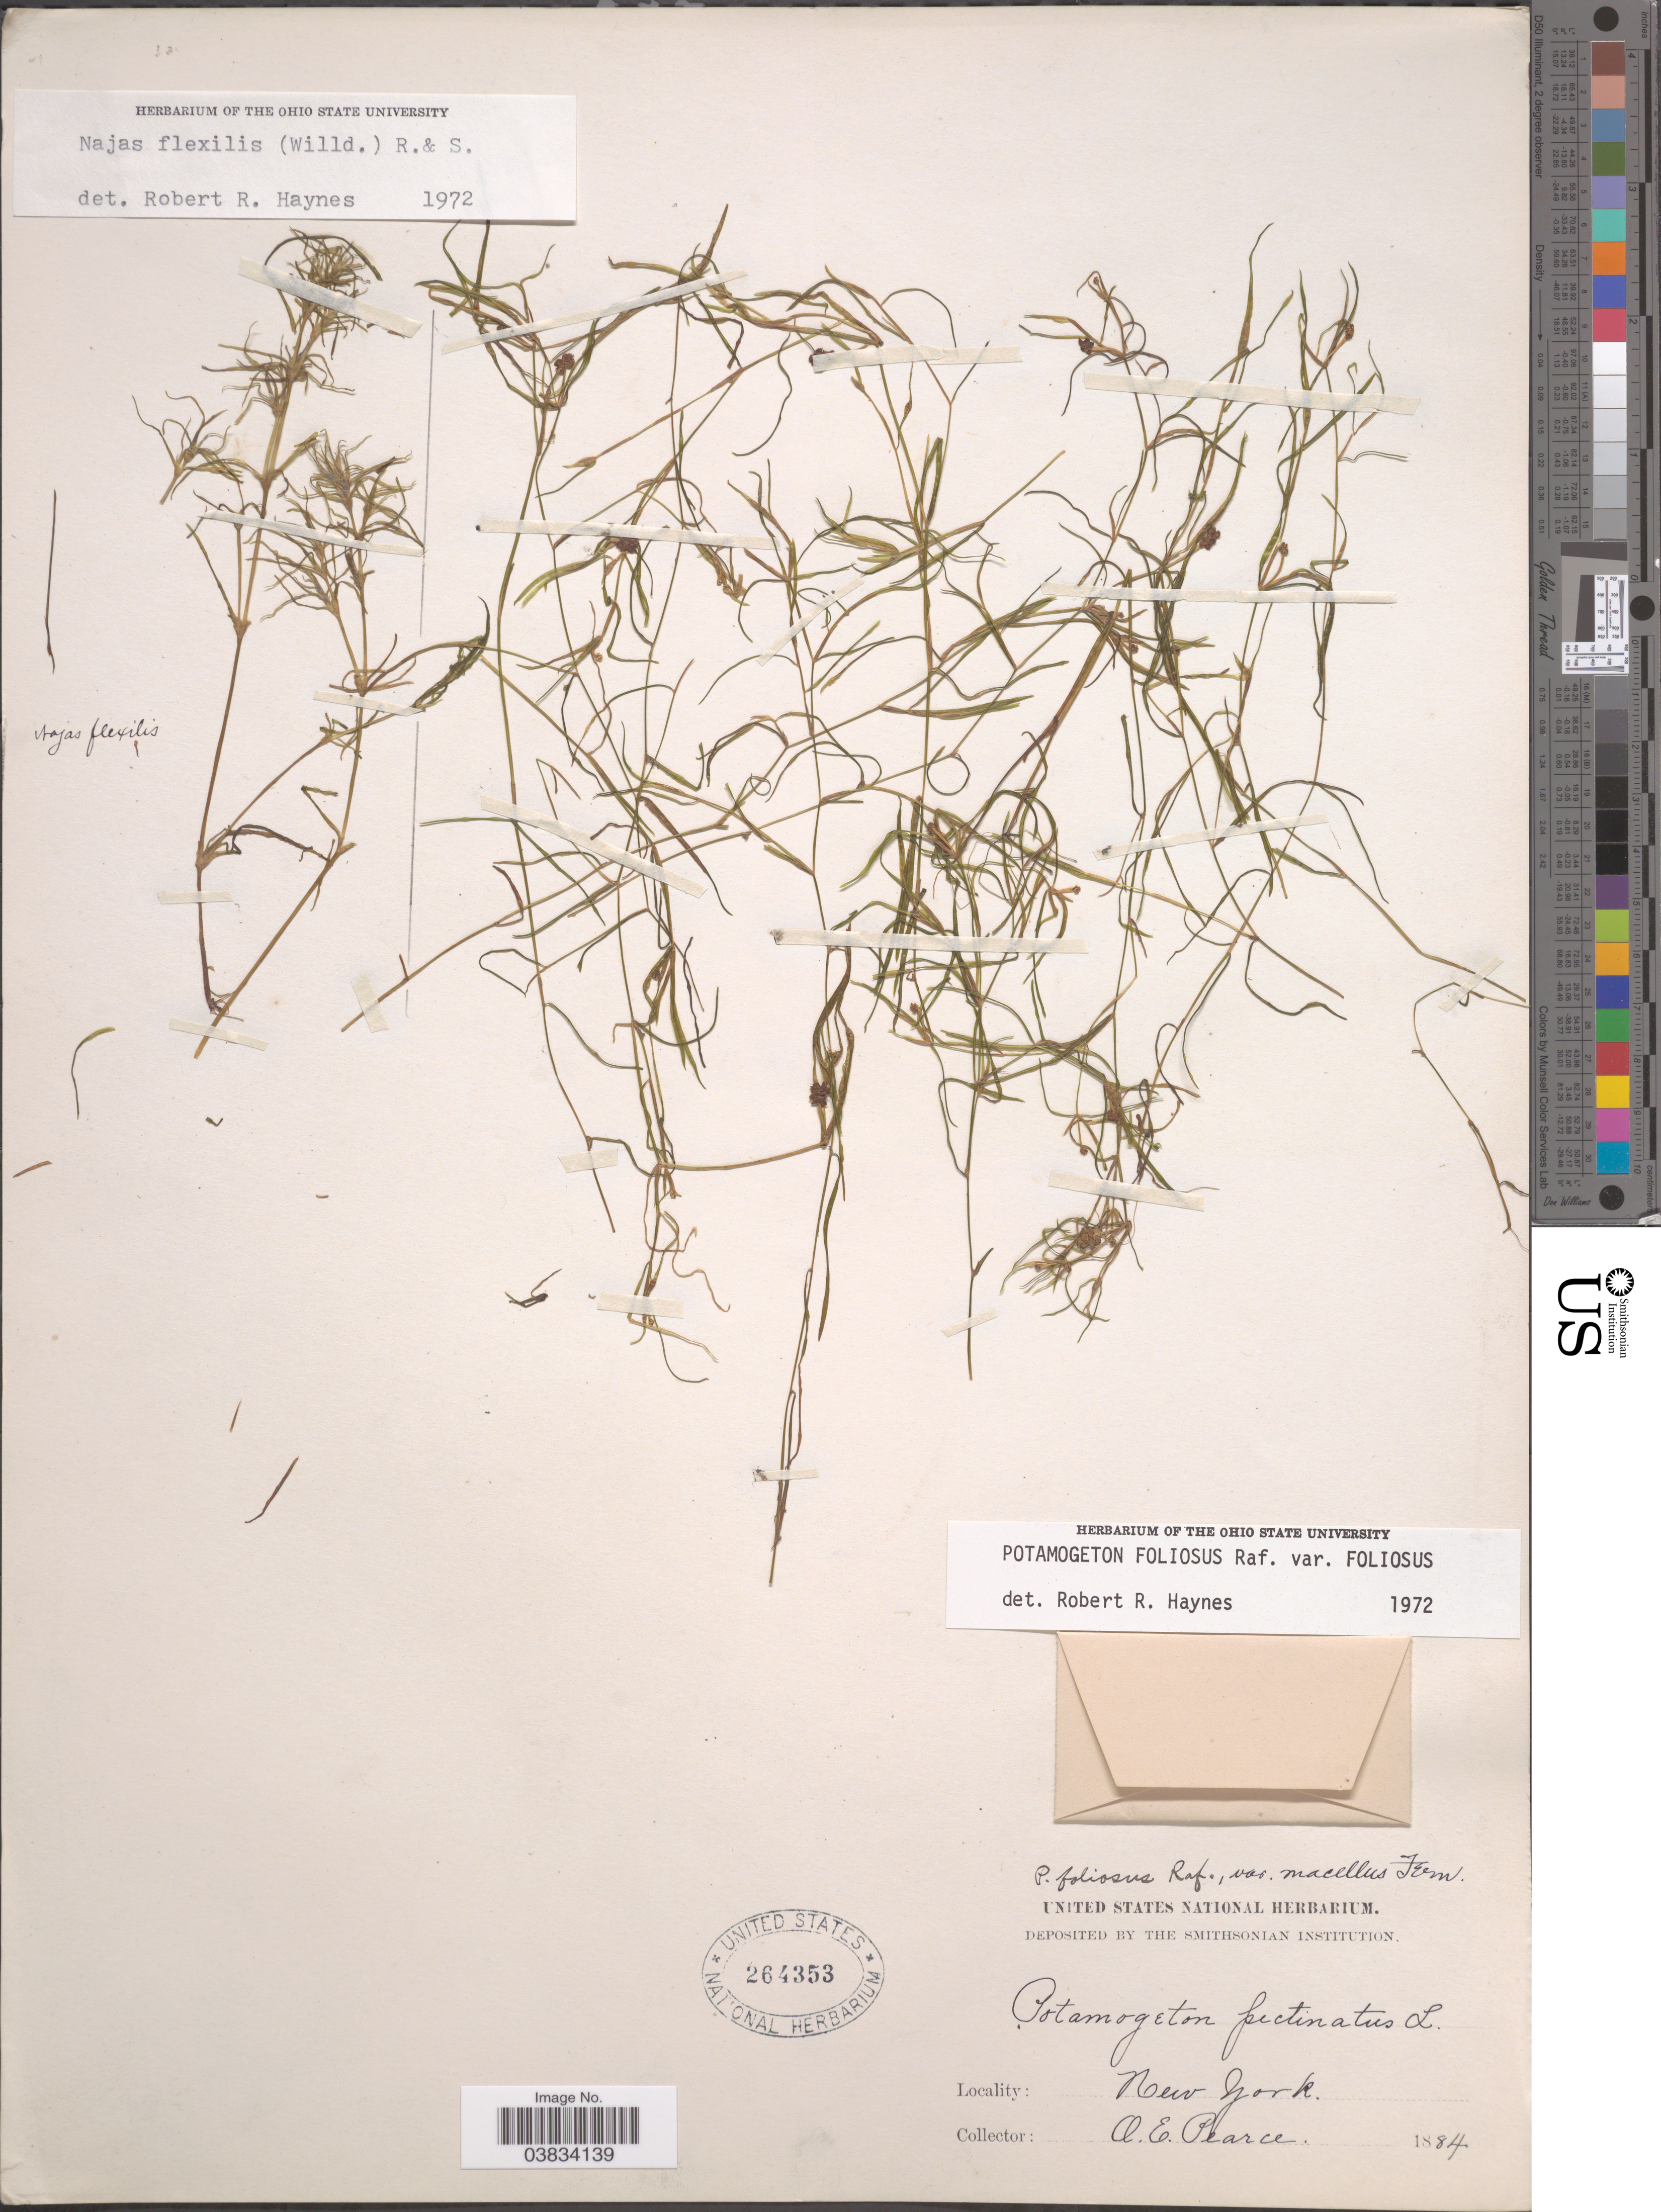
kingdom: Plantae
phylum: Tracheophyta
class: Liliopsida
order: Alismatales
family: Potamogetonaceae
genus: Potamogeton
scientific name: Potamogeton foliosus var. foliosus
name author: Raf.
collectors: A. Pearce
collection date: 1884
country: United States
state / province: New York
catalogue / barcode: US 264353